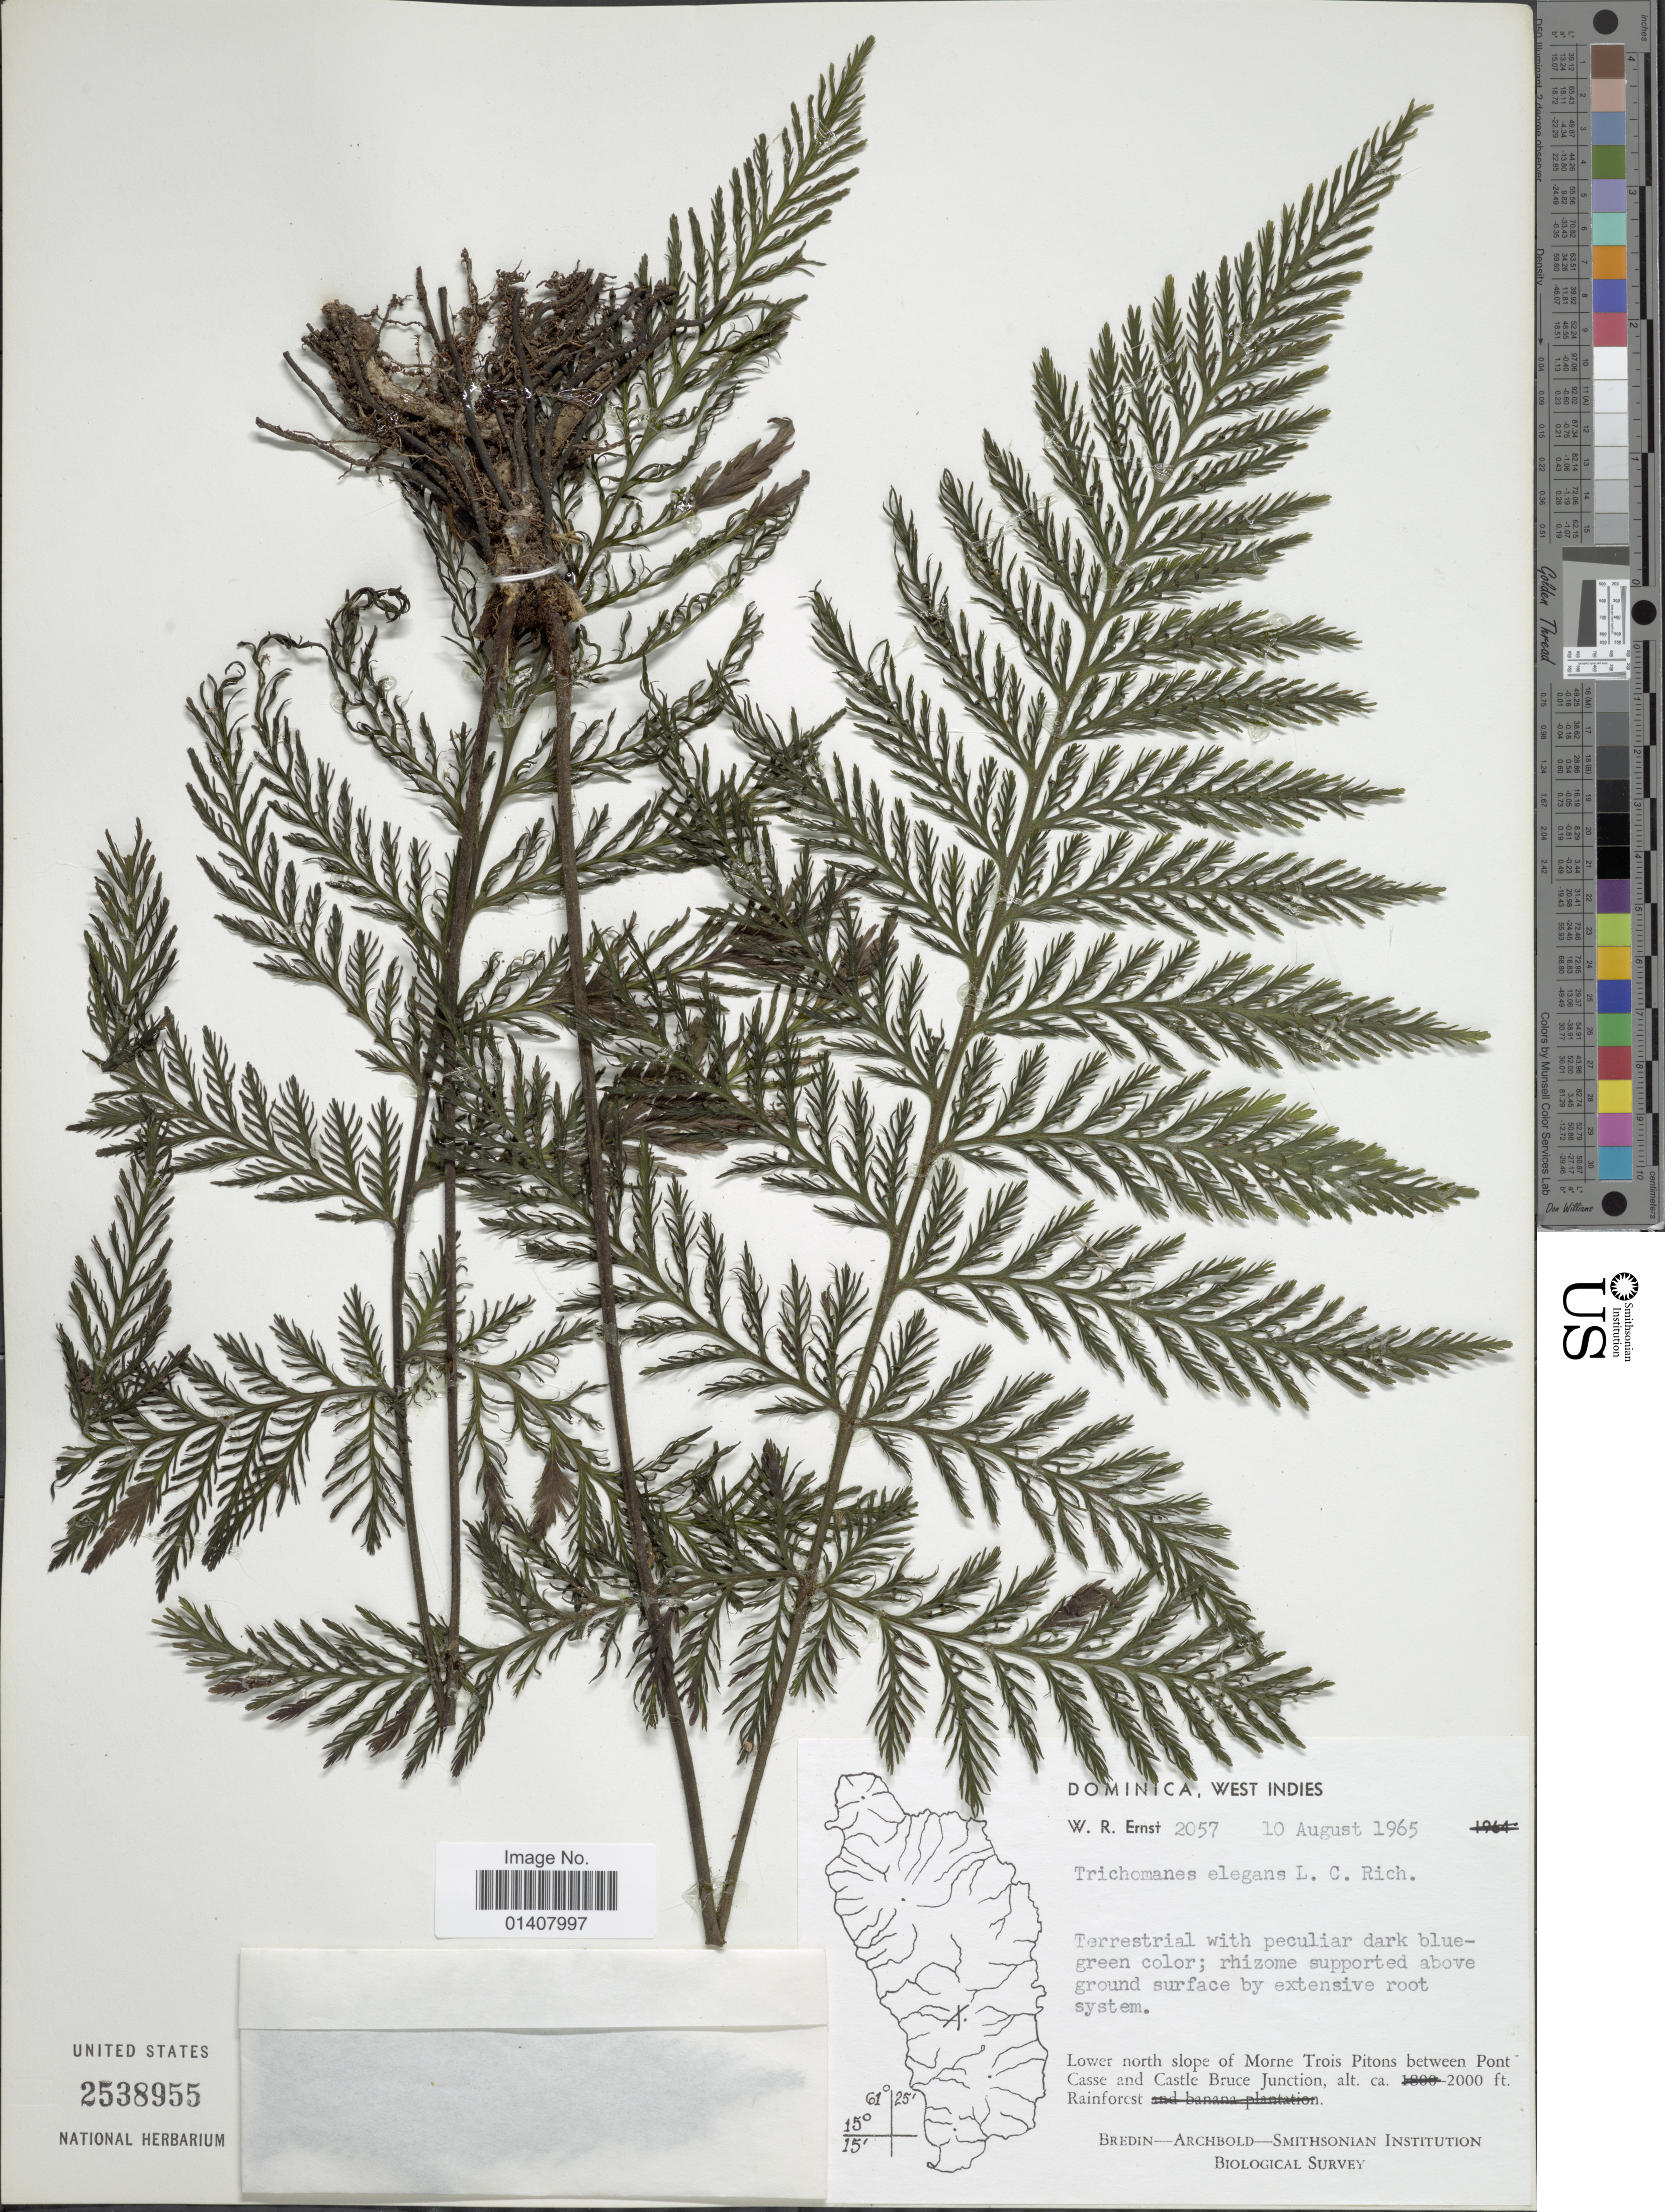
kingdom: Plantae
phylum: Tracheophyta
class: Polypodiopsida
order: Hymenophyllales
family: Hymenophyllaceae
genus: Trichomanes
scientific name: Trichomanes elegans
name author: Rich.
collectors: W. R. Ernst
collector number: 2057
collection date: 1965-08-10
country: Dominica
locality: Dominica West Indies, Lower north slopes of Morne Trois Pitons Between Pont Casse and Castle Bruce Junction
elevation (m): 610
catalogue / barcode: US 2538955